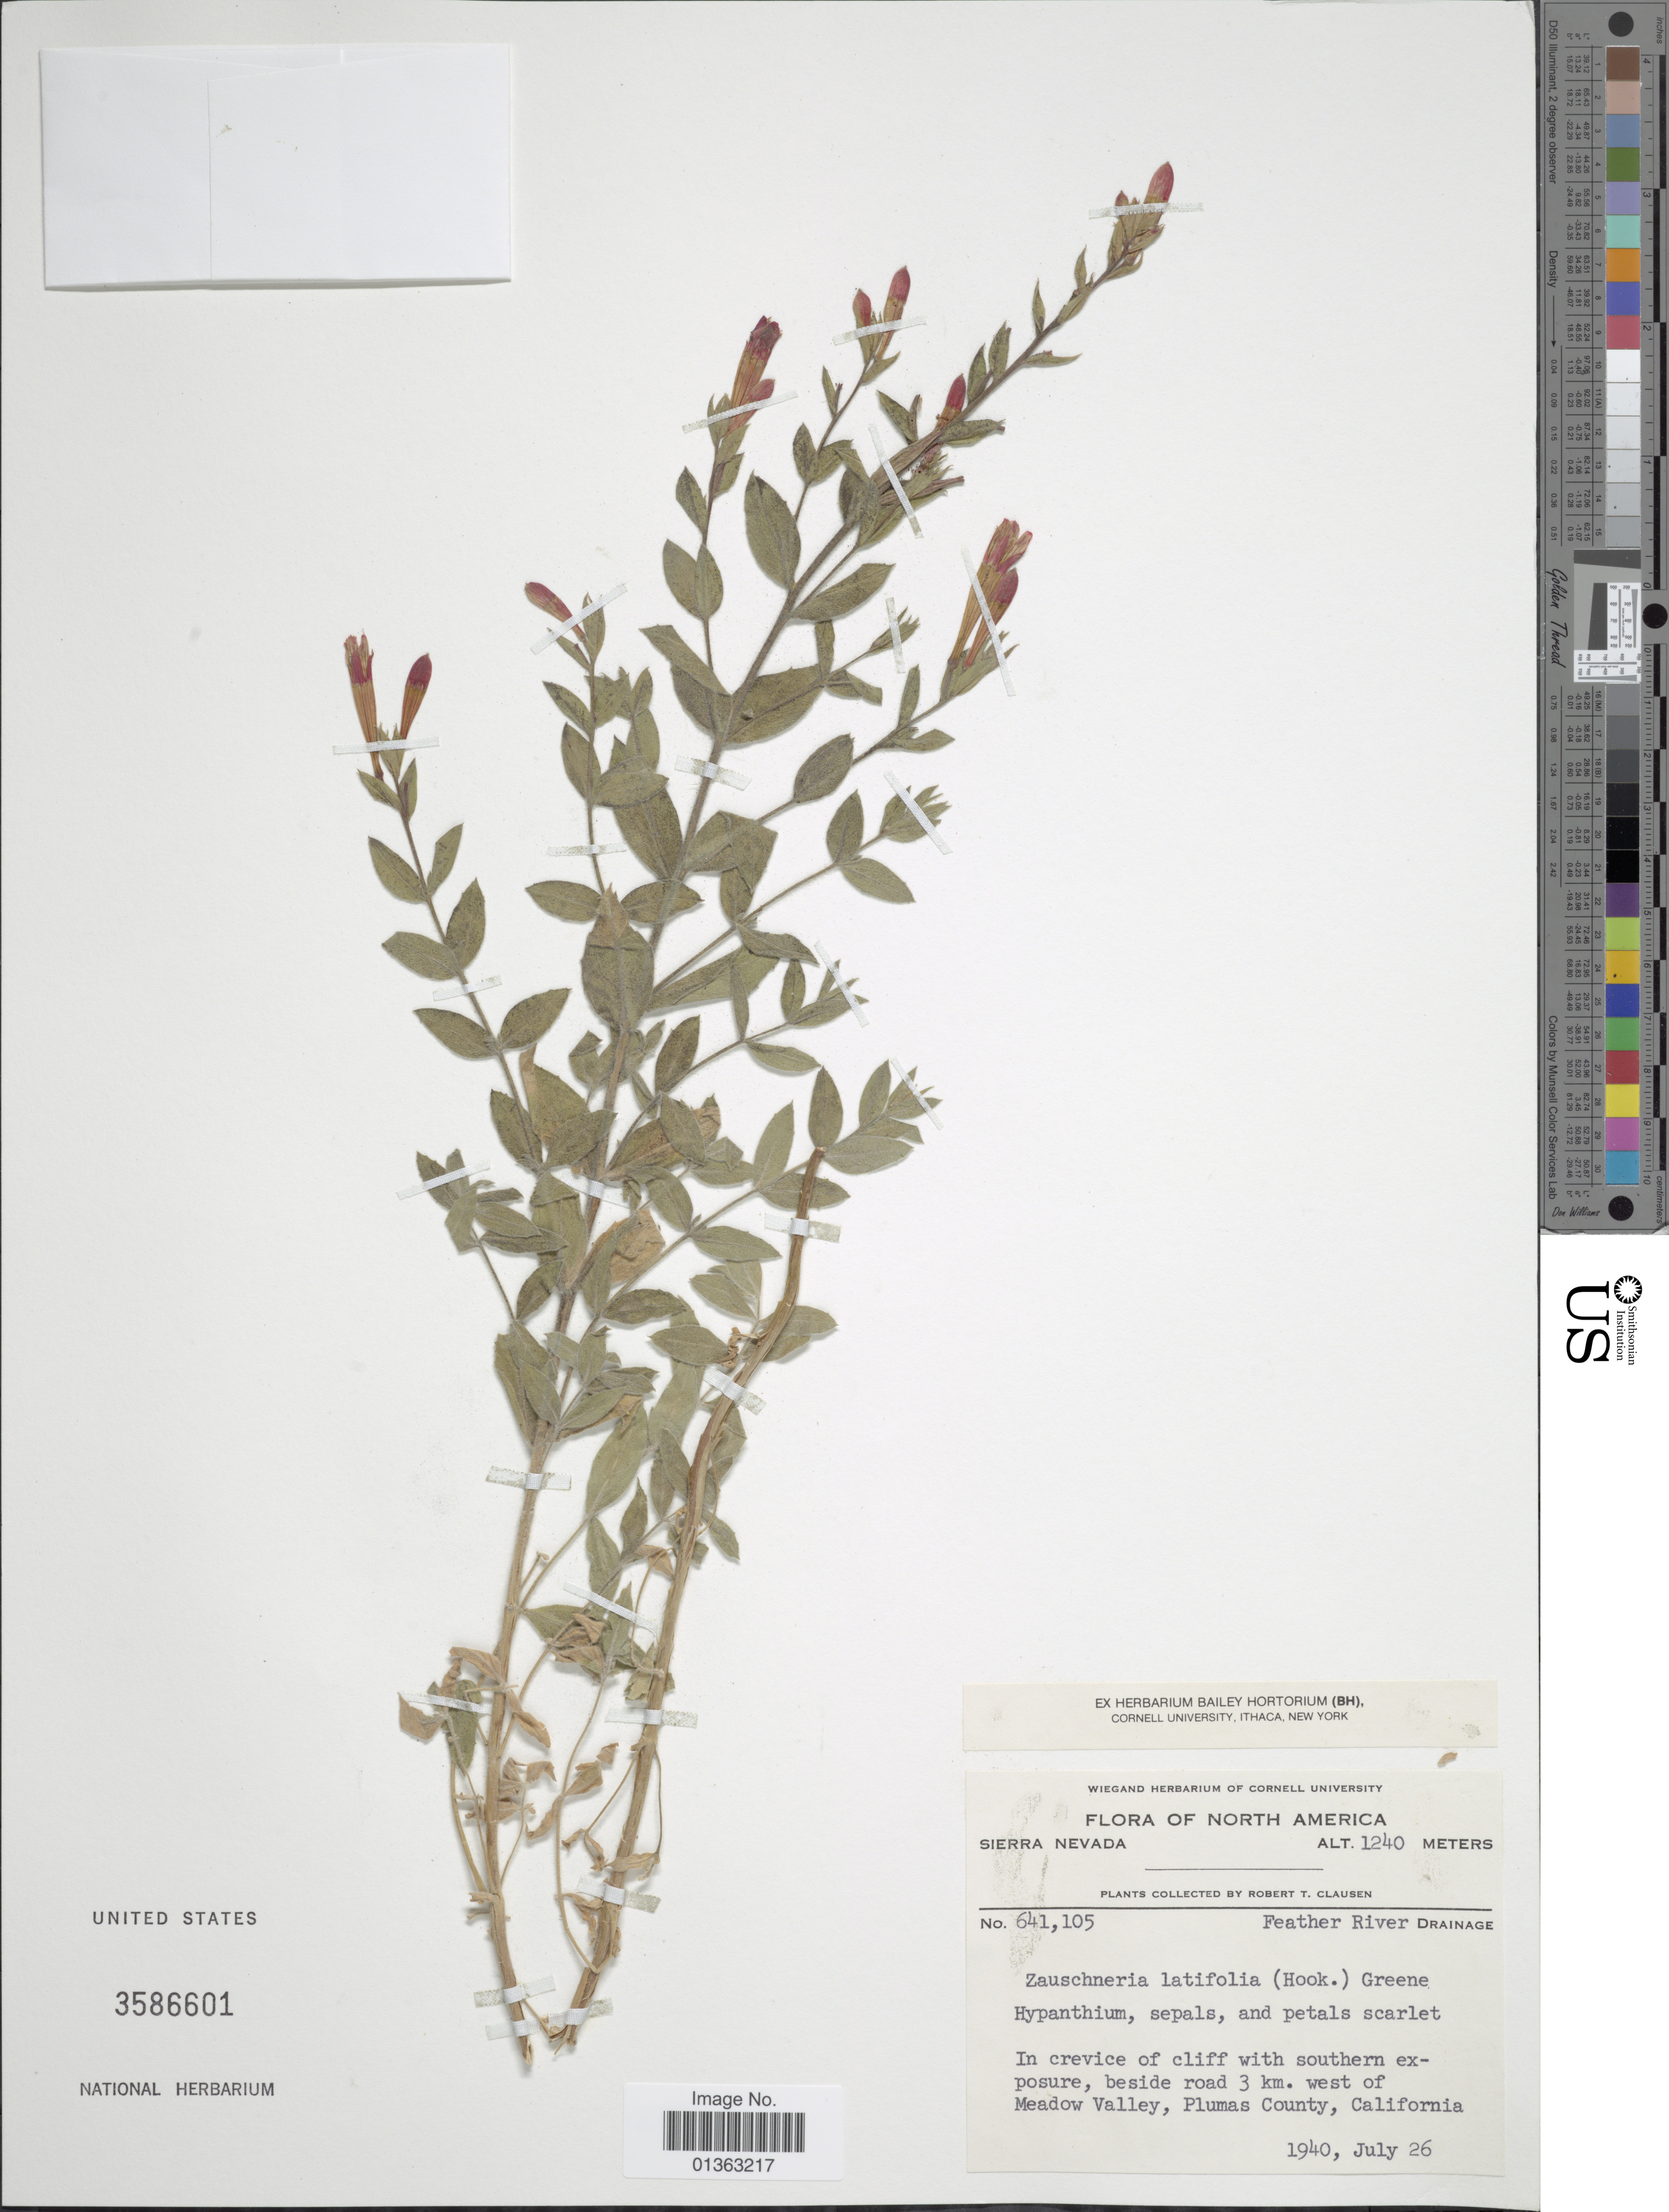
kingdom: Plantae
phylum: Tracheophyta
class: Magnoliopsida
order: Myrtales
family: Onagraceae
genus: Epilobium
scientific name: Epilobium canum subsp. latifolium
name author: (Hook.) P.H. Raven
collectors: R. T. Clausen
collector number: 641105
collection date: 1940-07-26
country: United States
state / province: California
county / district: Plumas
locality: Sierra Nevada. Beside road 3 km. west of Meadow Valley, Plumas County.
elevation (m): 1240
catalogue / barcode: US 3586601